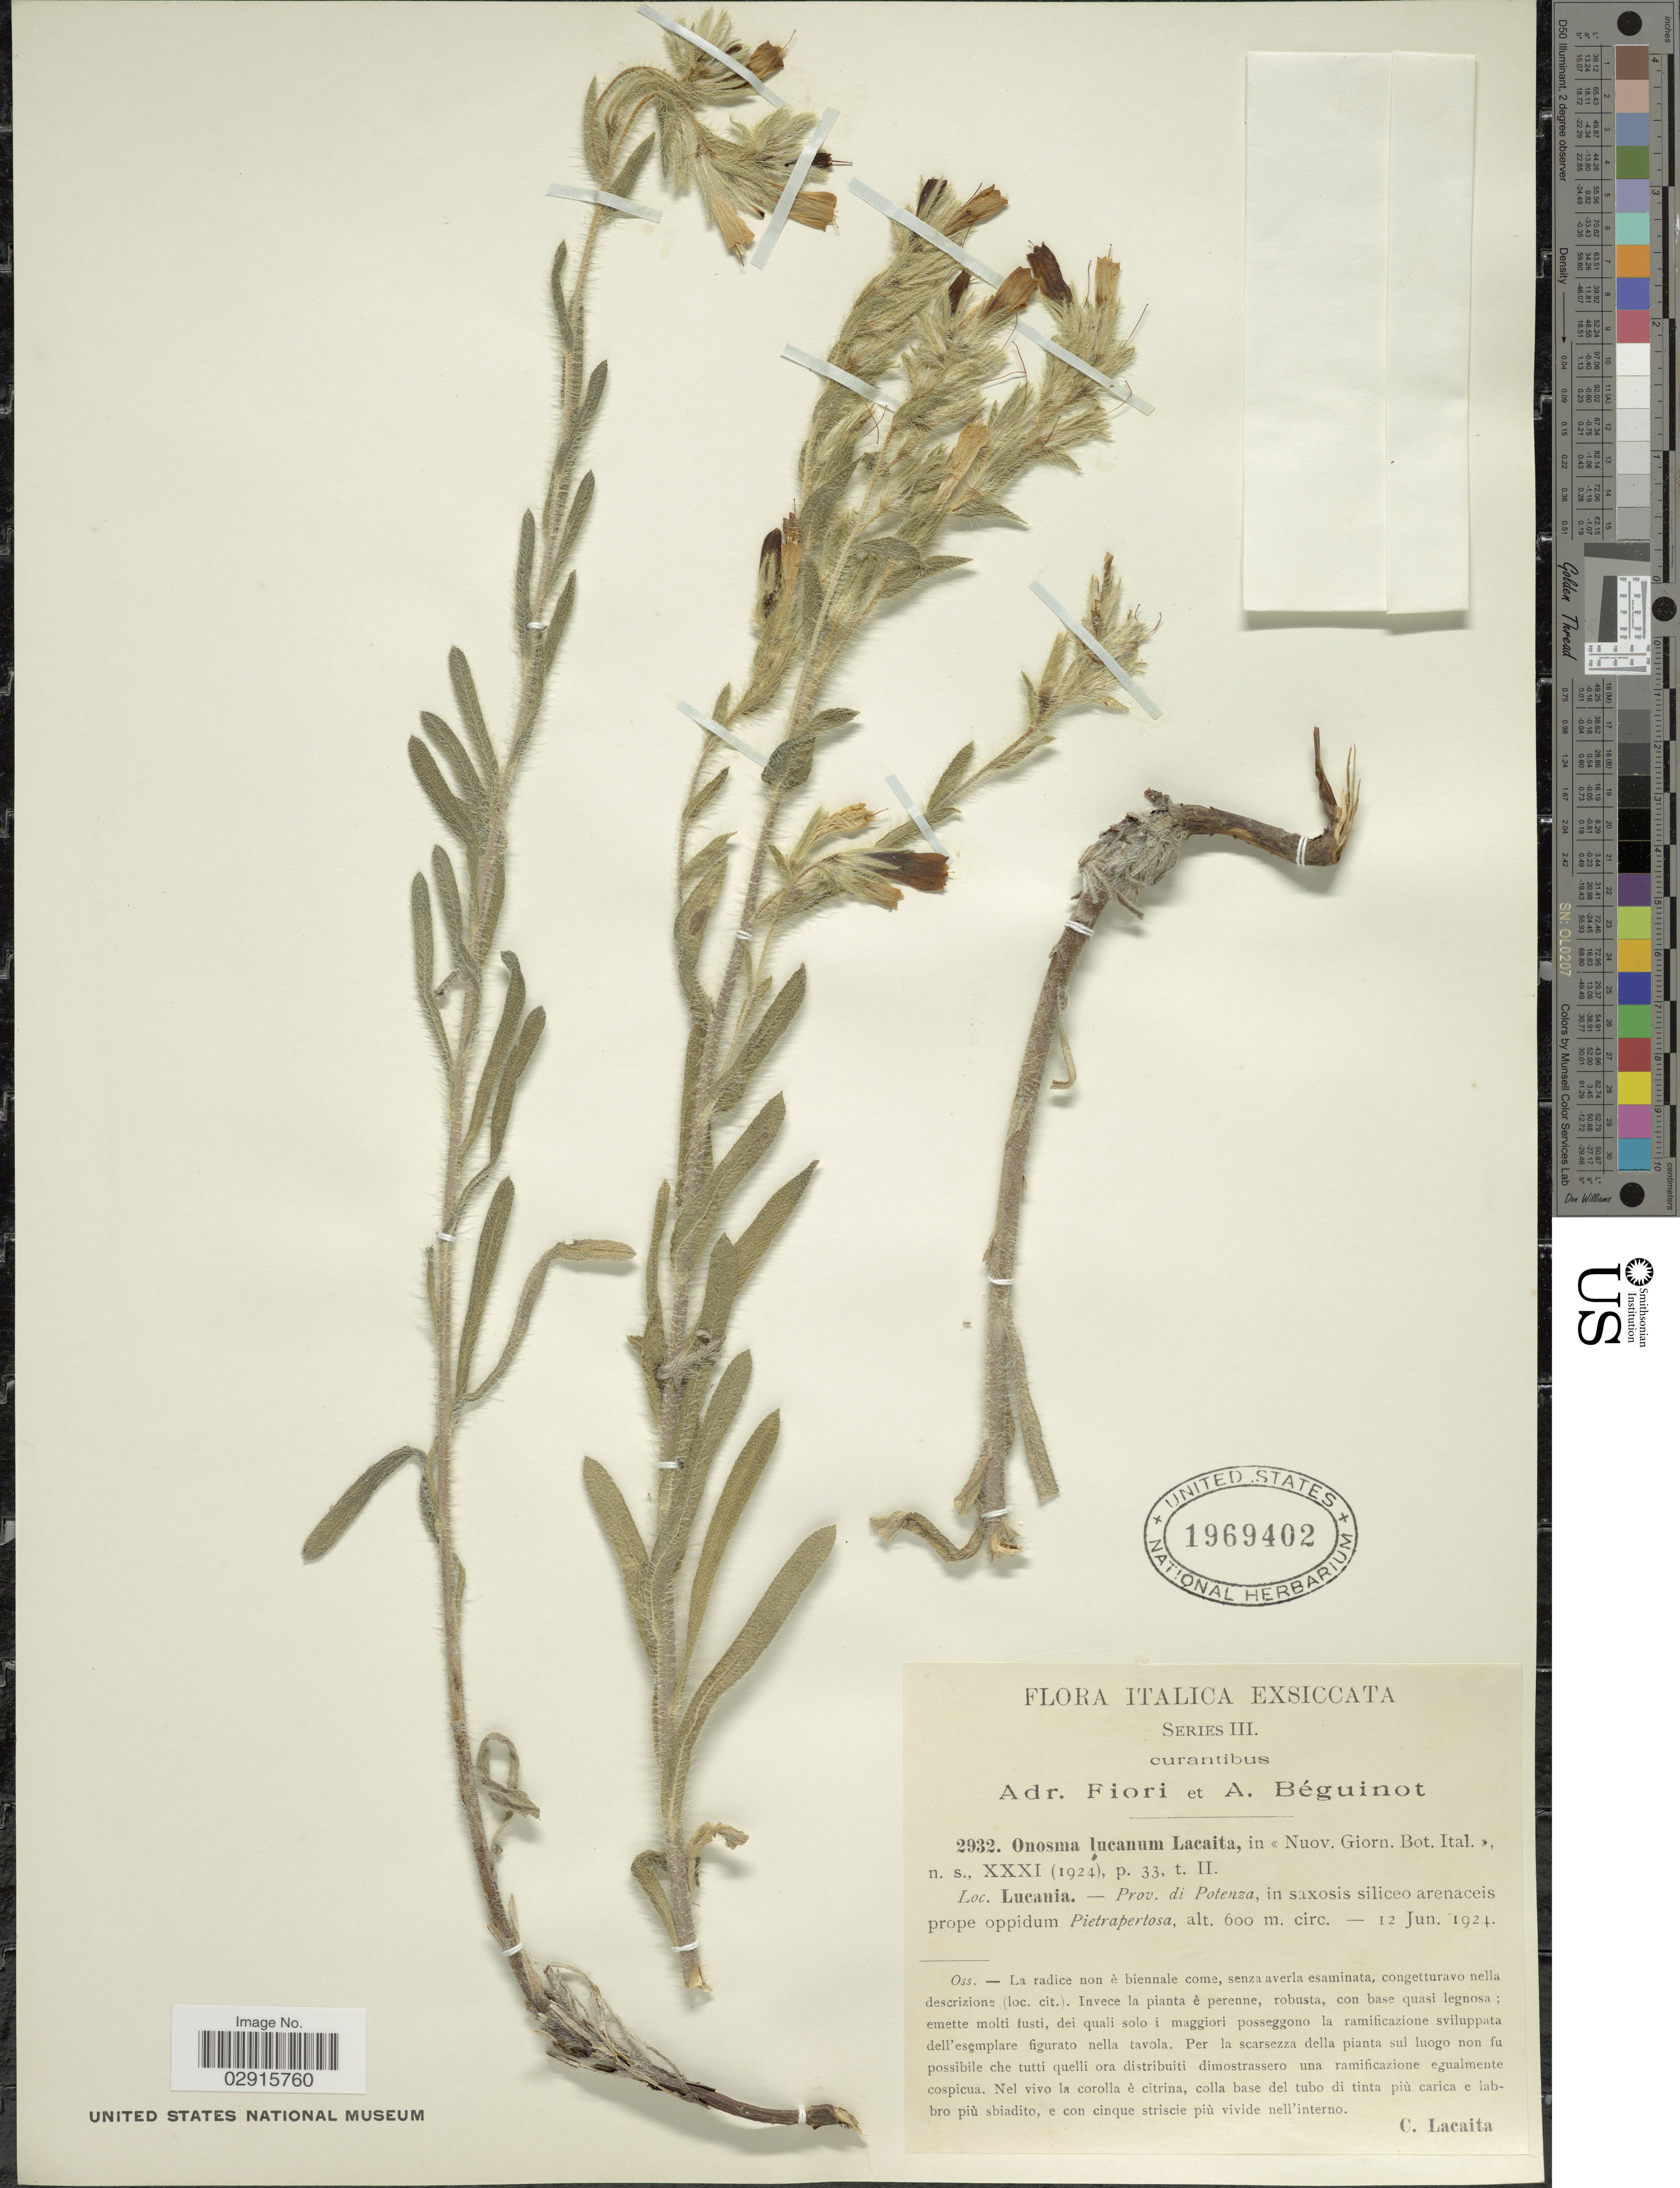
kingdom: Plantae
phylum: Tracheophyta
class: Magnoliopsida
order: Boraginales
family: Boraginaceae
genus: Onosma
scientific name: Onosma lucana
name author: Lacaita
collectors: A. Fiori & A. Béguinot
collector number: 2932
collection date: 1924-06-12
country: Italy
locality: Italica. Lucania. - Prov. di Potenza, in saxosis siliceo arenaceis prope oppidum Pietrapertosa.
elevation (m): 600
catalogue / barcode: US 1969402